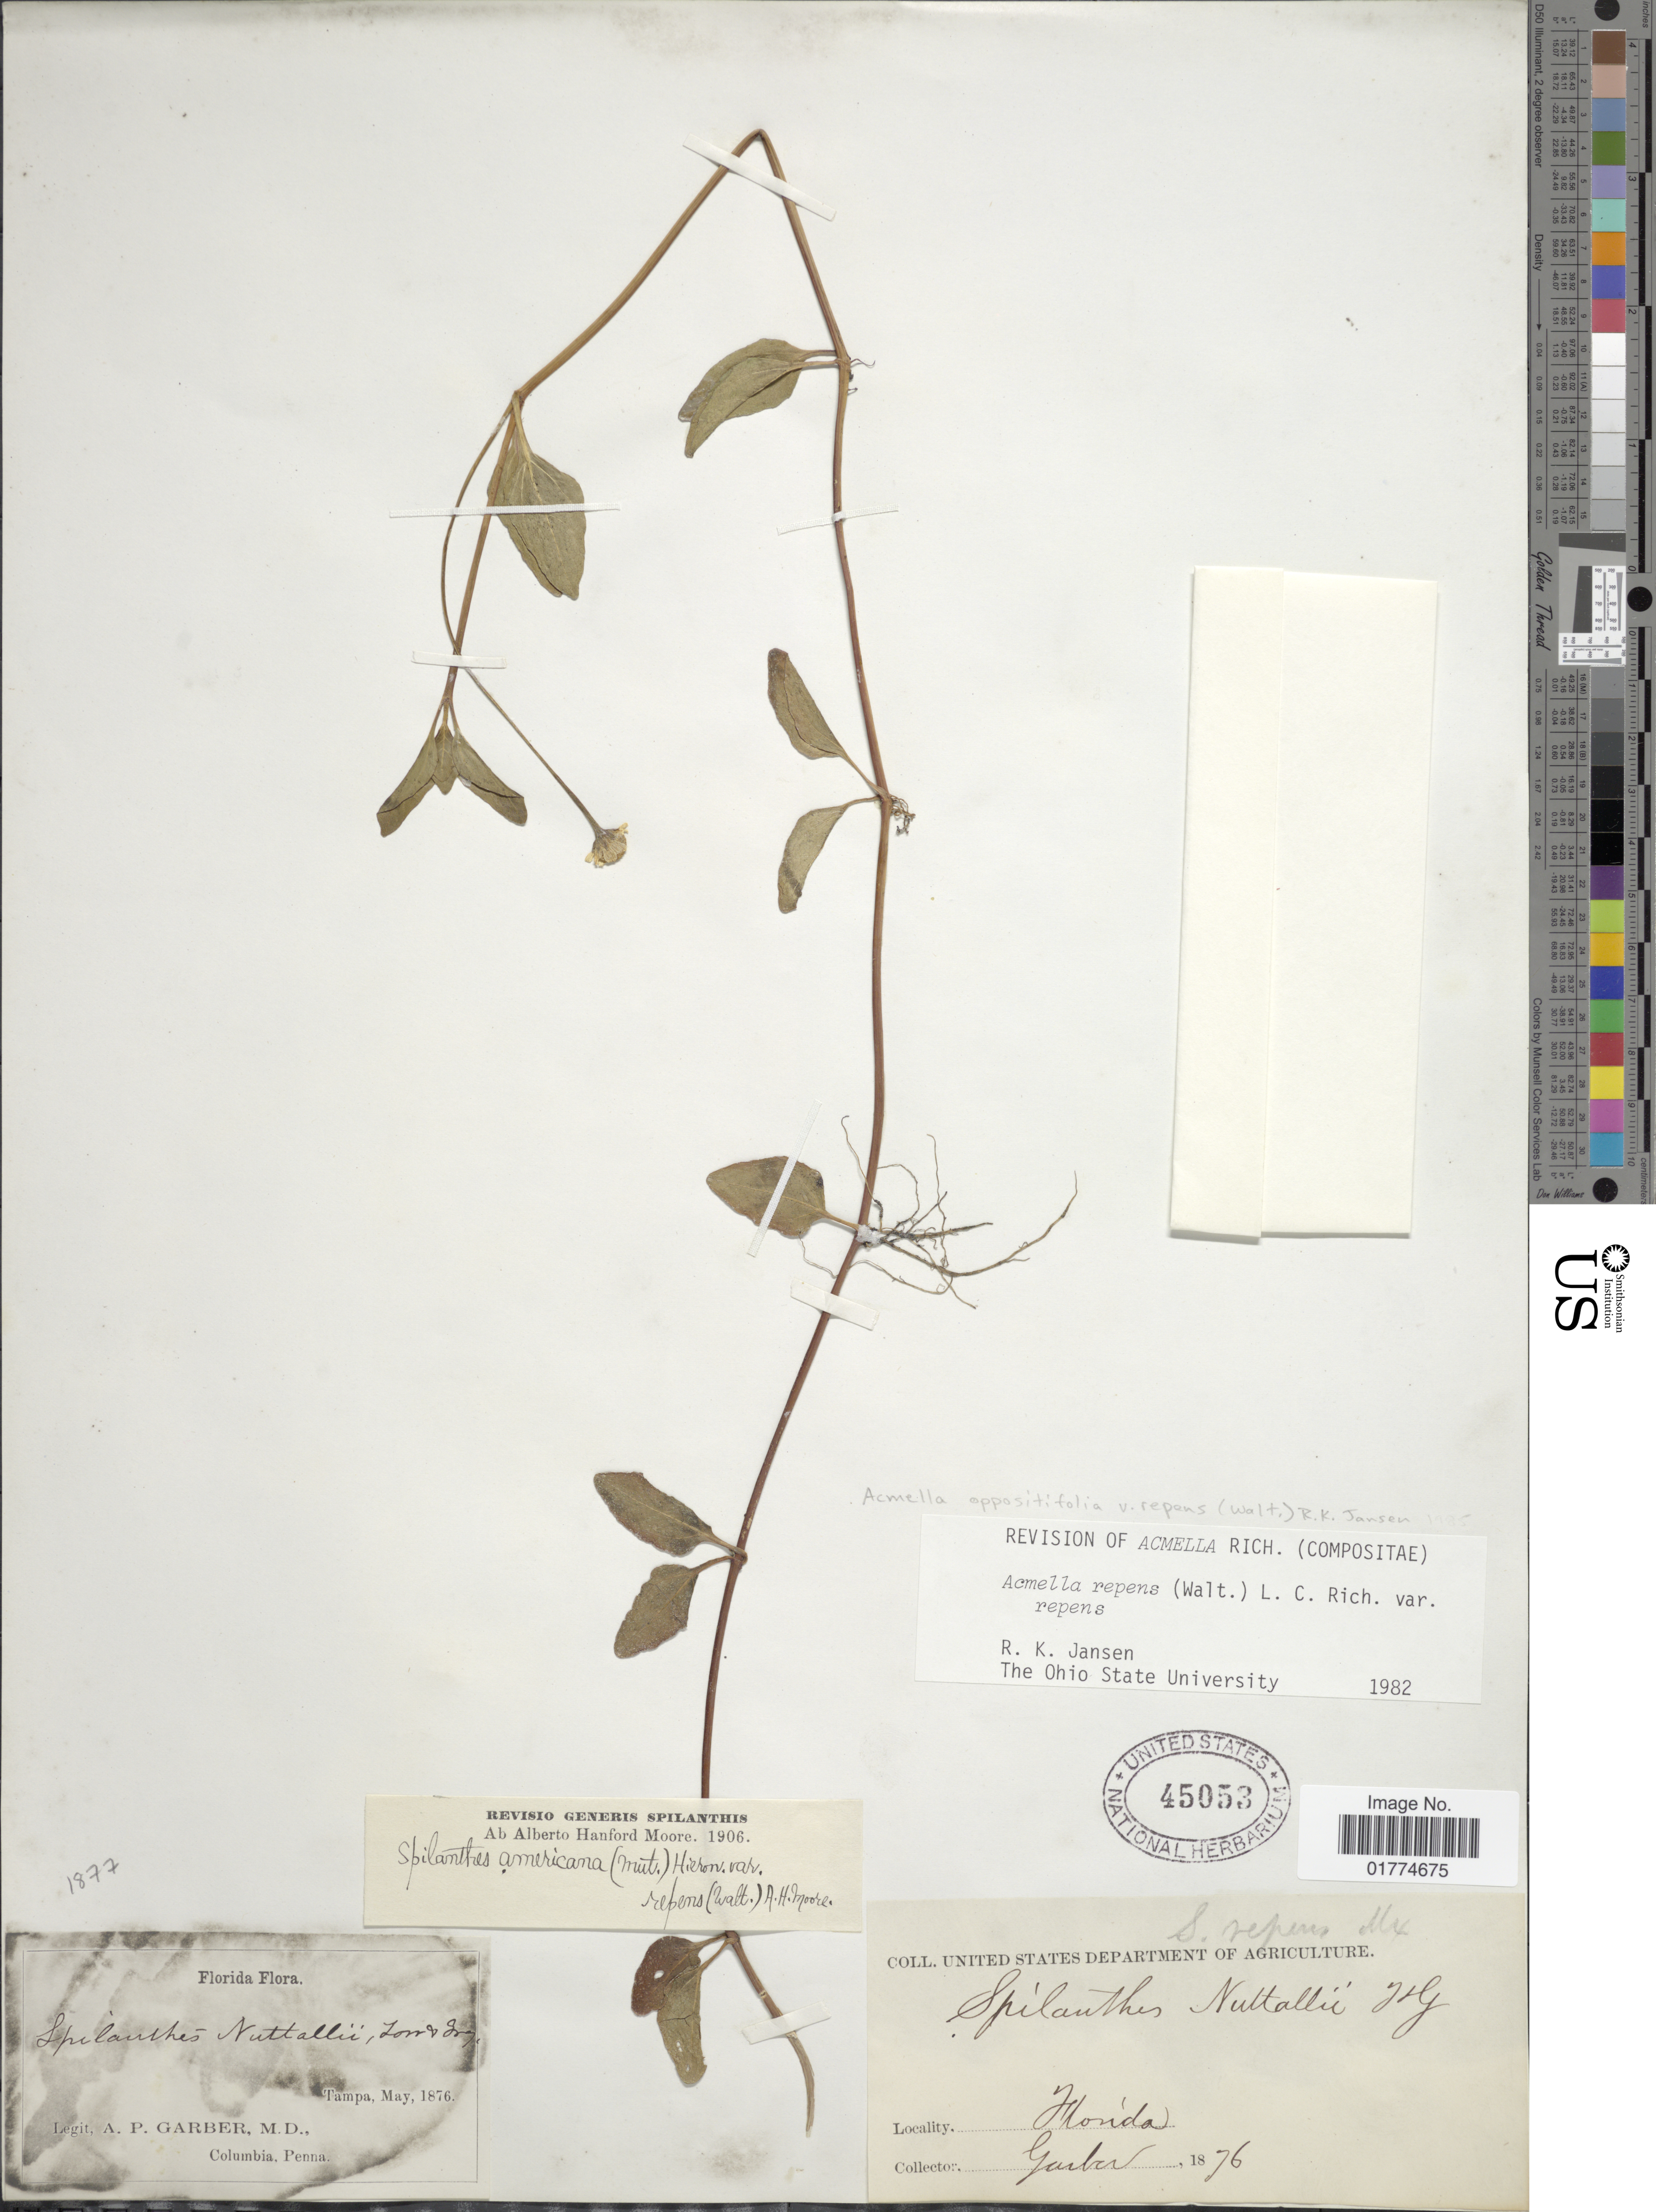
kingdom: Plantae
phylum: Tracheophyta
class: Magnoliopsida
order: Asterales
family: Asteraceae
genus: Acmella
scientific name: Acmella oppositifolia var. repens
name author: (Walter) R.K. Jansen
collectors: A. P. Garber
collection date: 1876-05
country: United States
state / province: Florida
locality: Tampa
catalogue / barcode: US 45053